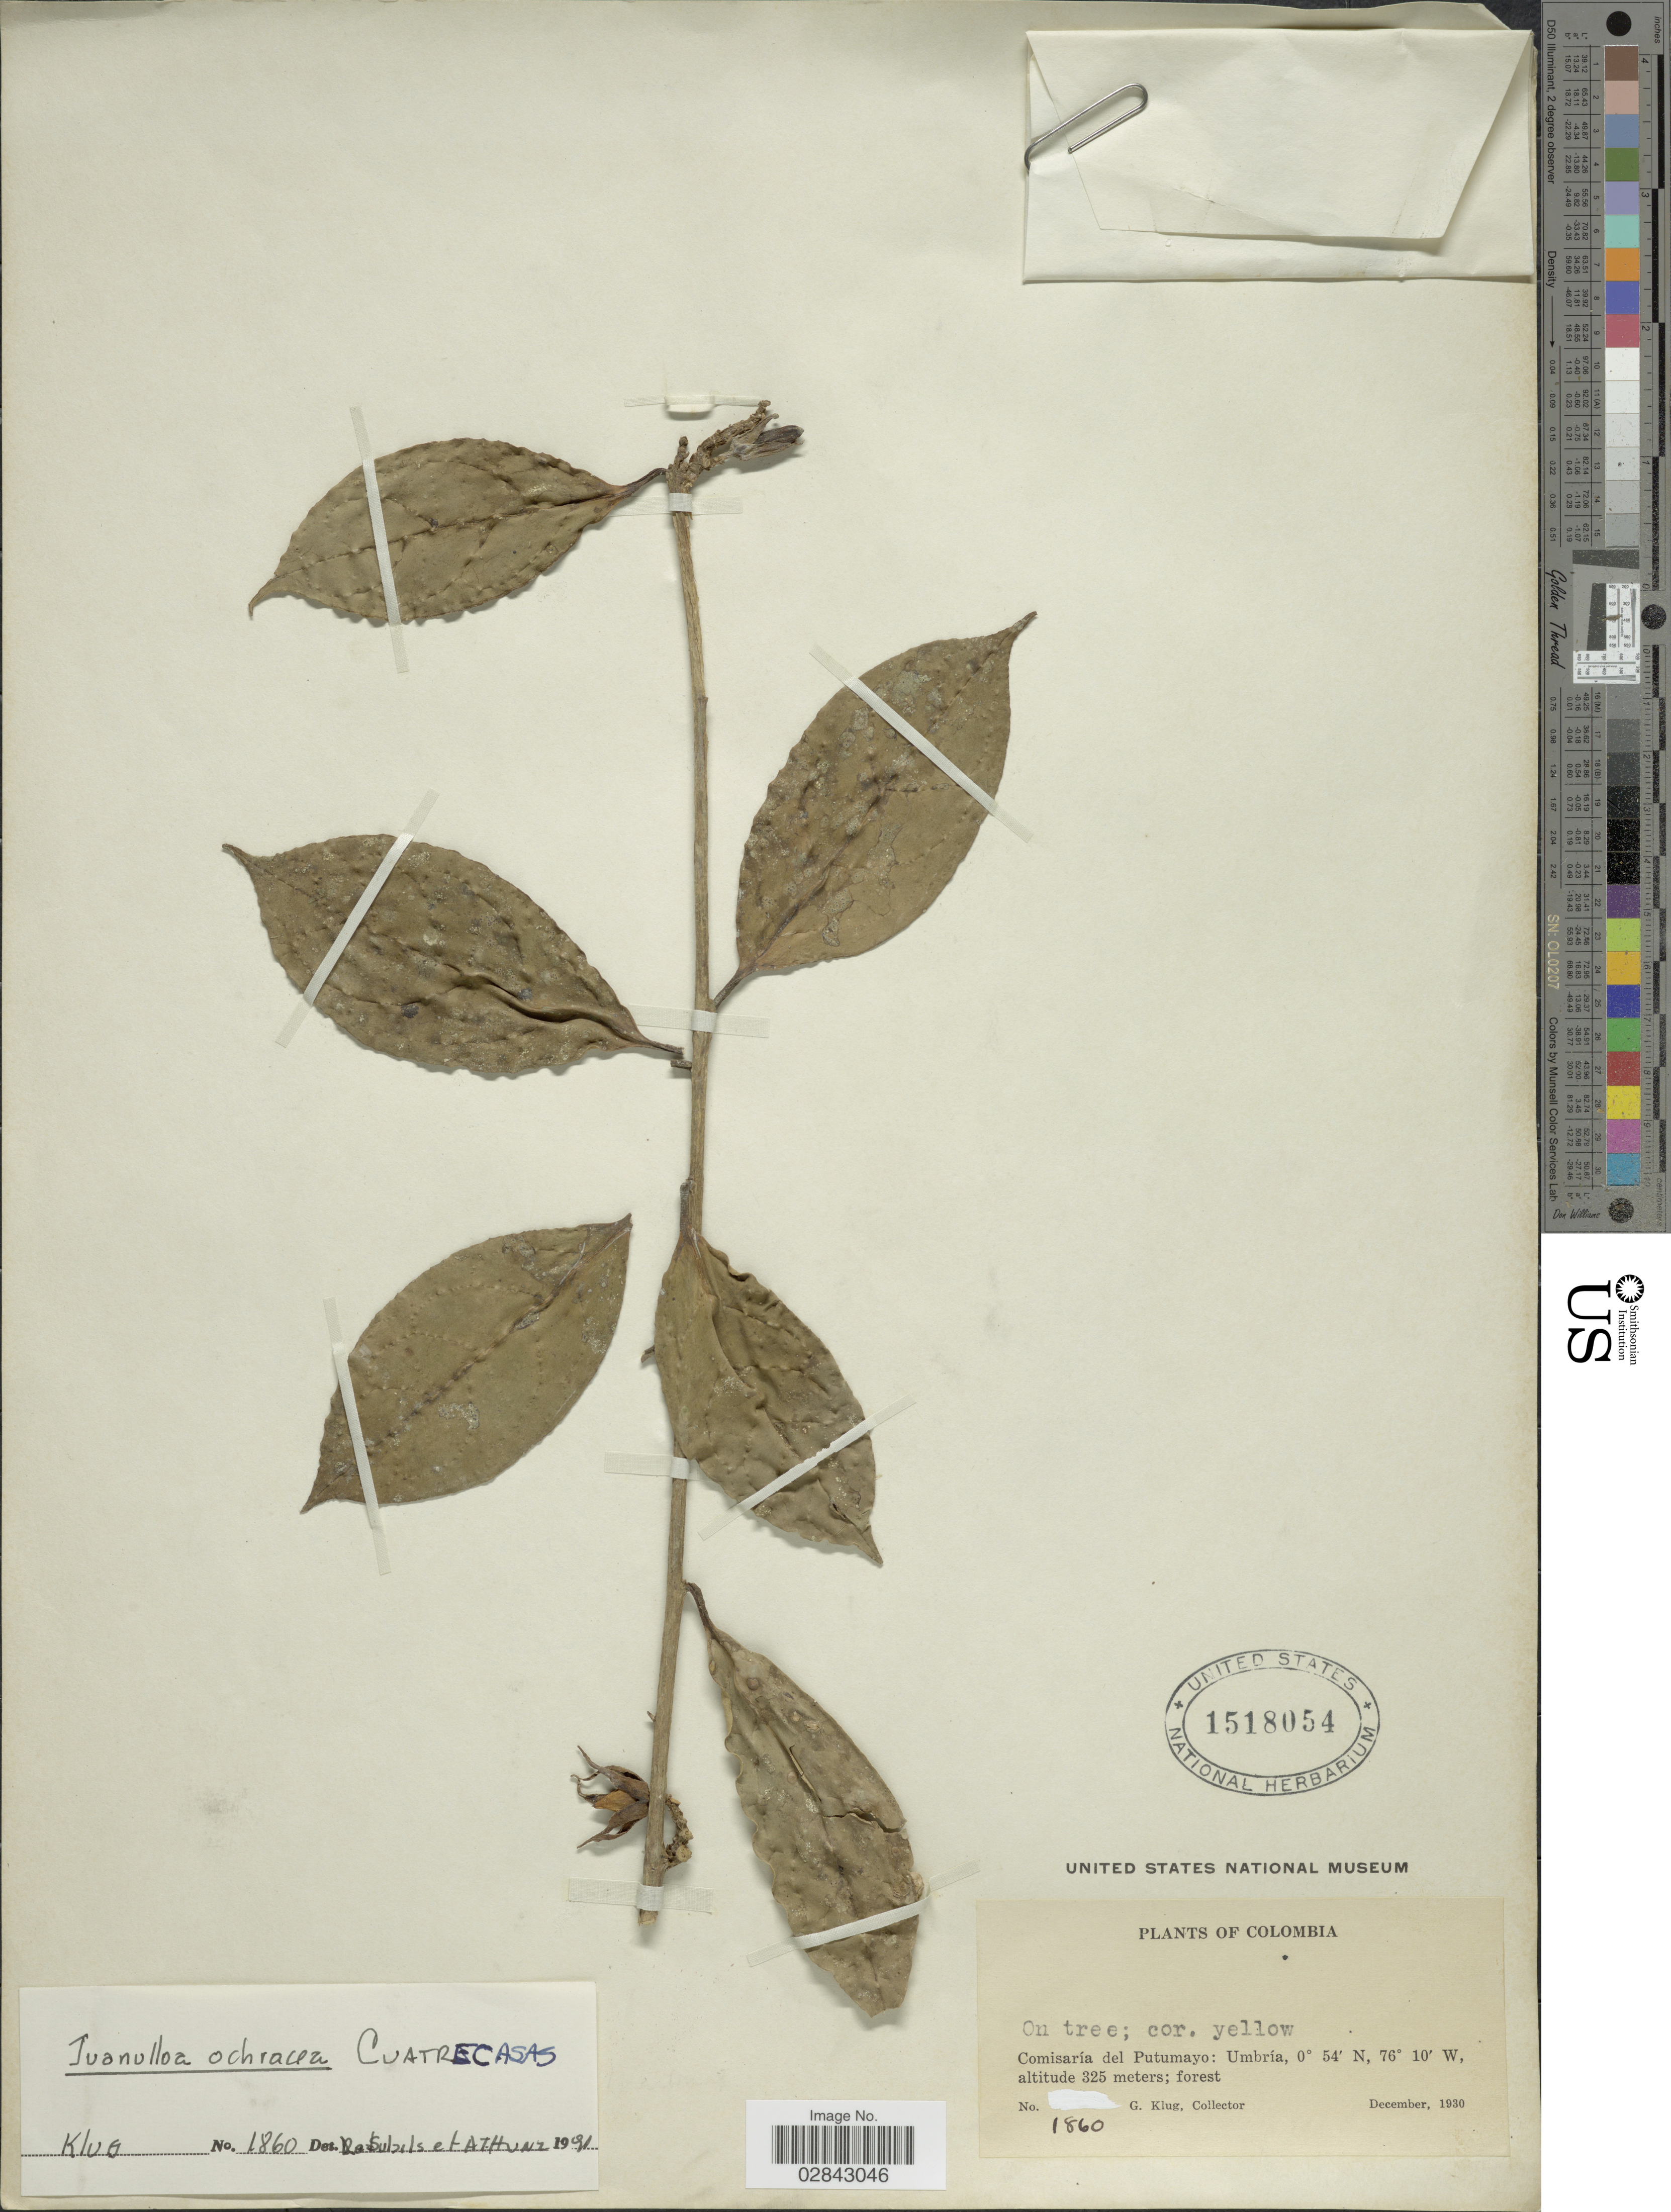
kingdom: Plantae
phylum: Tracheophyta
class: Magnoliopsida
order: Solanales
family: Solanaceae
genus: Juanulloa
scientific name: Juanulloa ochracea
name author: Cuatrec.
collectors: G. Klug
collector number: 1860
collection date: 1930-12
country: Colombia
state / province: Putumayo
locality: Comisaría del Putumayo: Umbría.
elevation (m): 325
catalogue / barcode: US 1518054